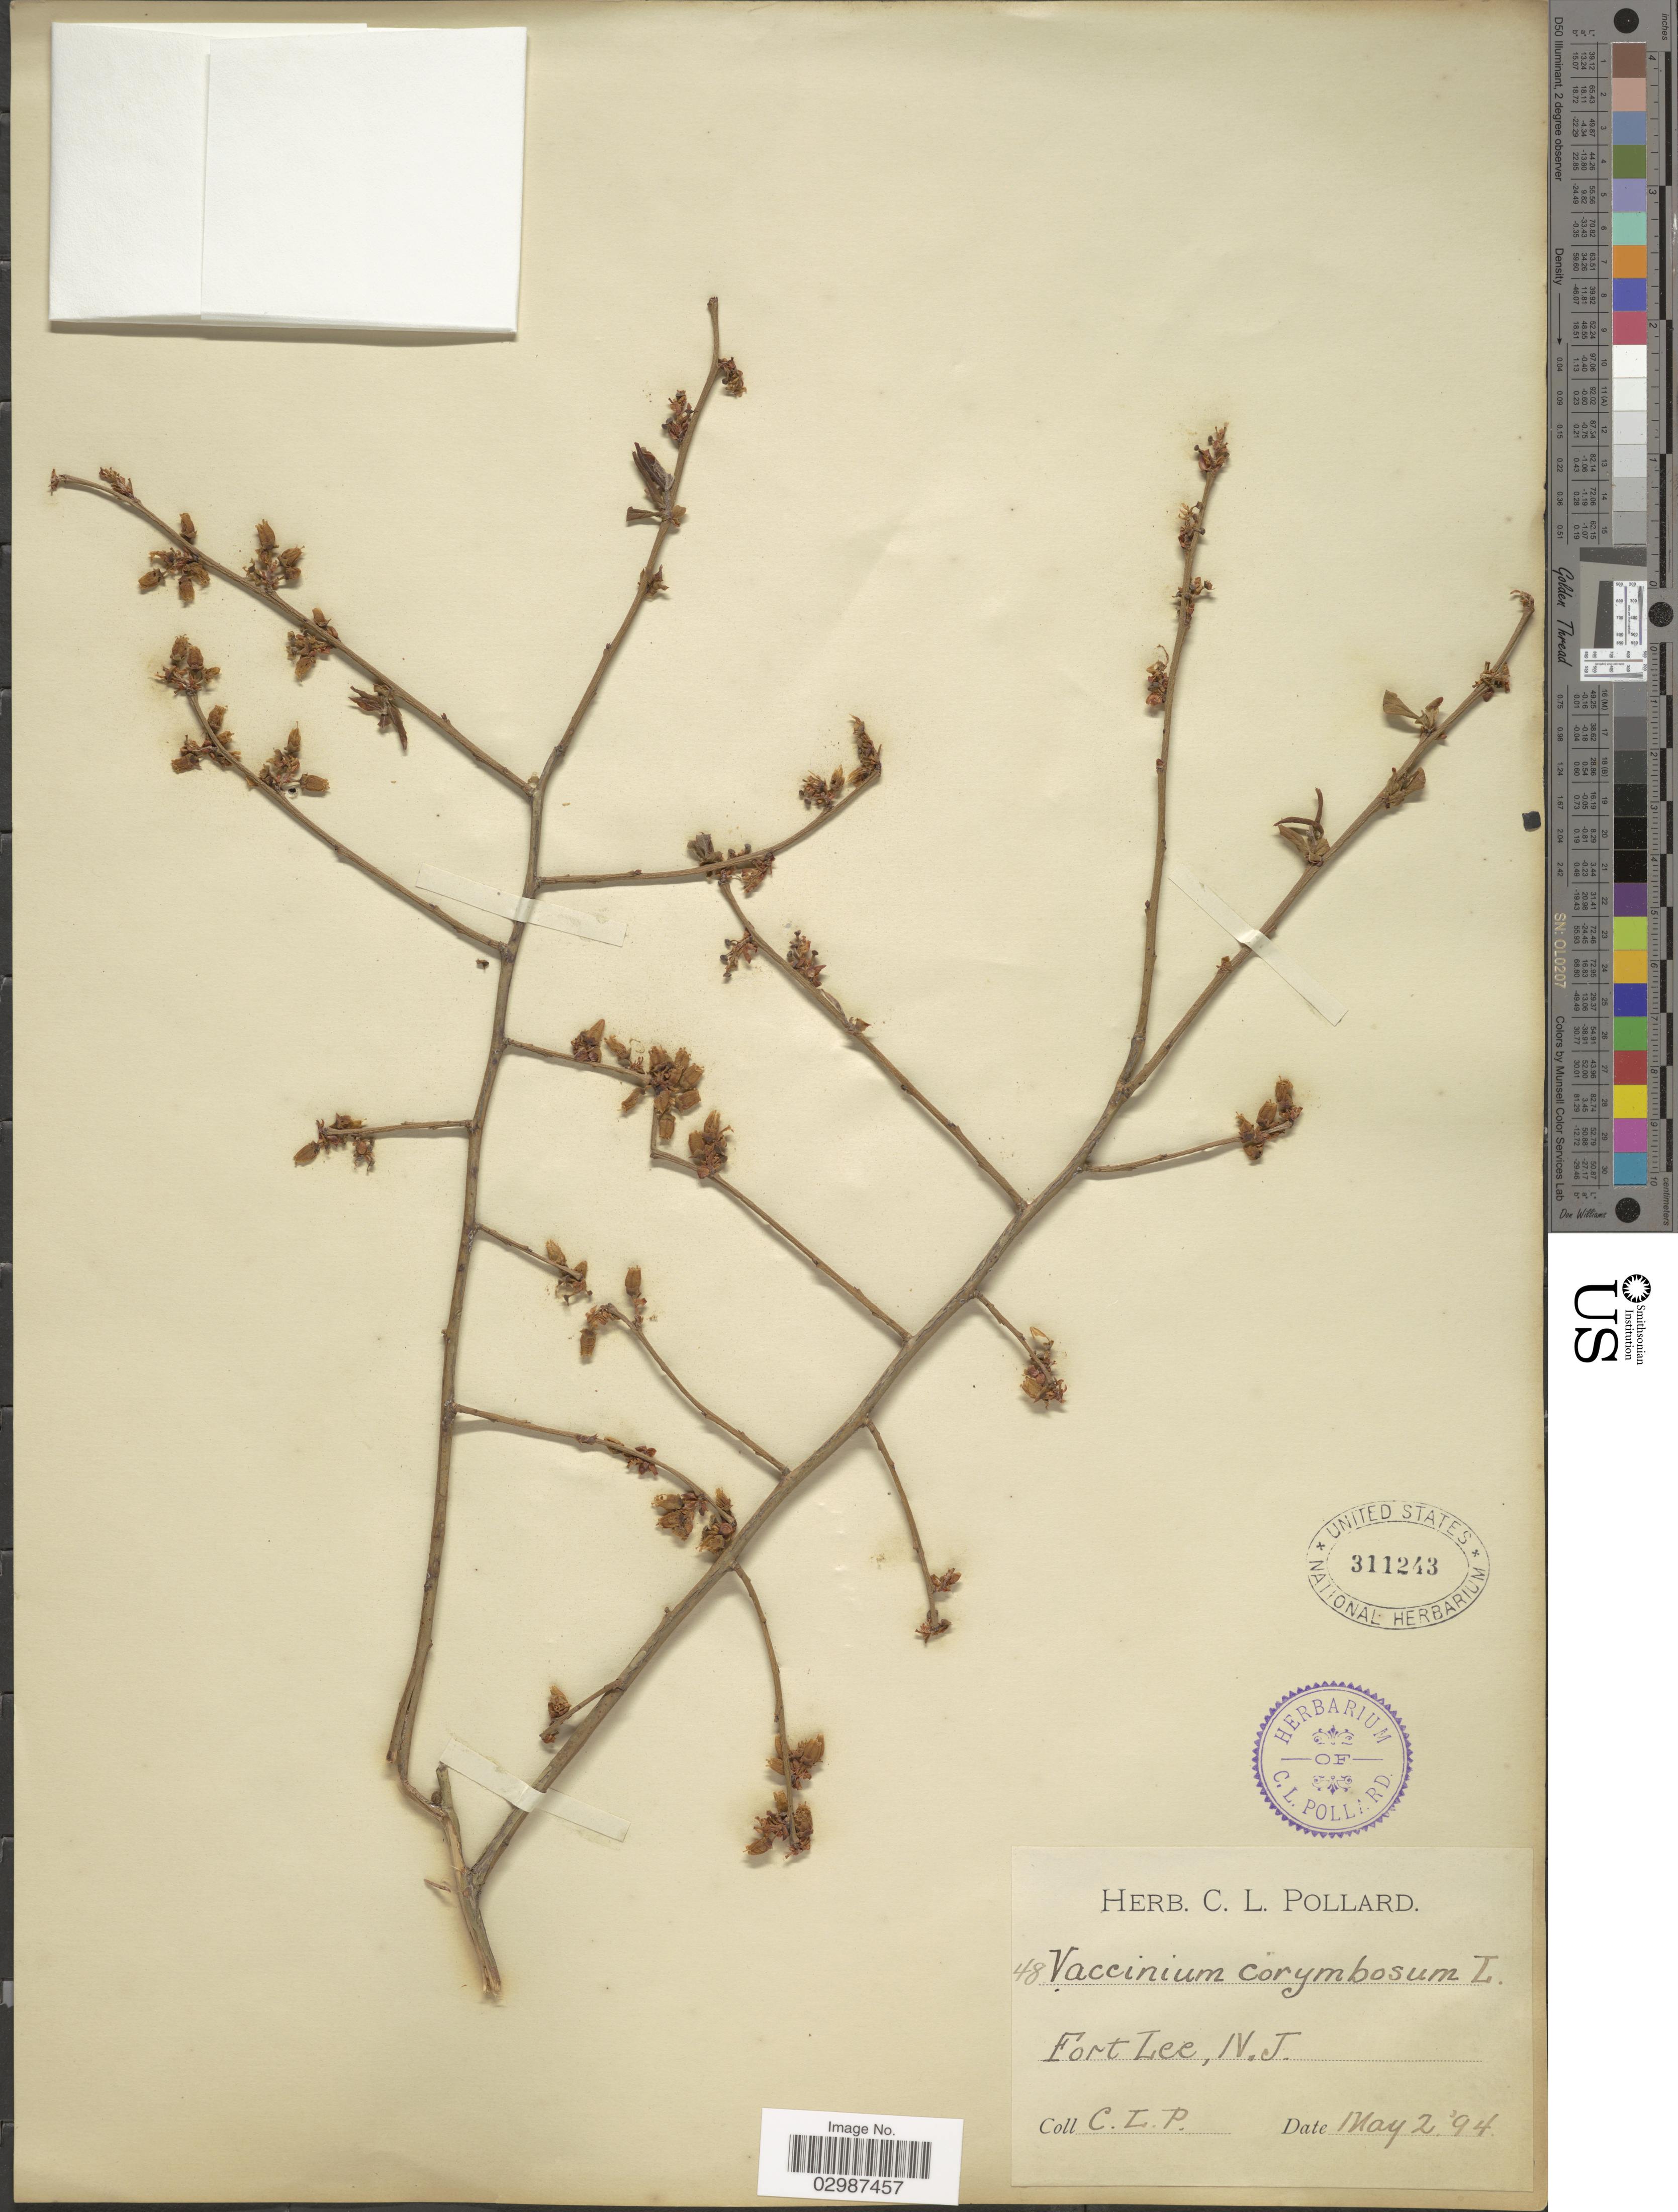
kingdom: Plantae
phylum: Tracheophyta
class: Magnoliopsida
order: Ericales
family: Ericaceae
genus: Vaccinium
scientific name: Vaccinium atrococcum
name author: (A. Gray) A. Heller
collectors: C. L. Pollard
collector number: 48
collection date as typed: Transcribed d/m/y: 2/5/94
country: United States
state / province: New Jersey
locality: Fort Lee, N.J.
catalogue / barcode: US 311243